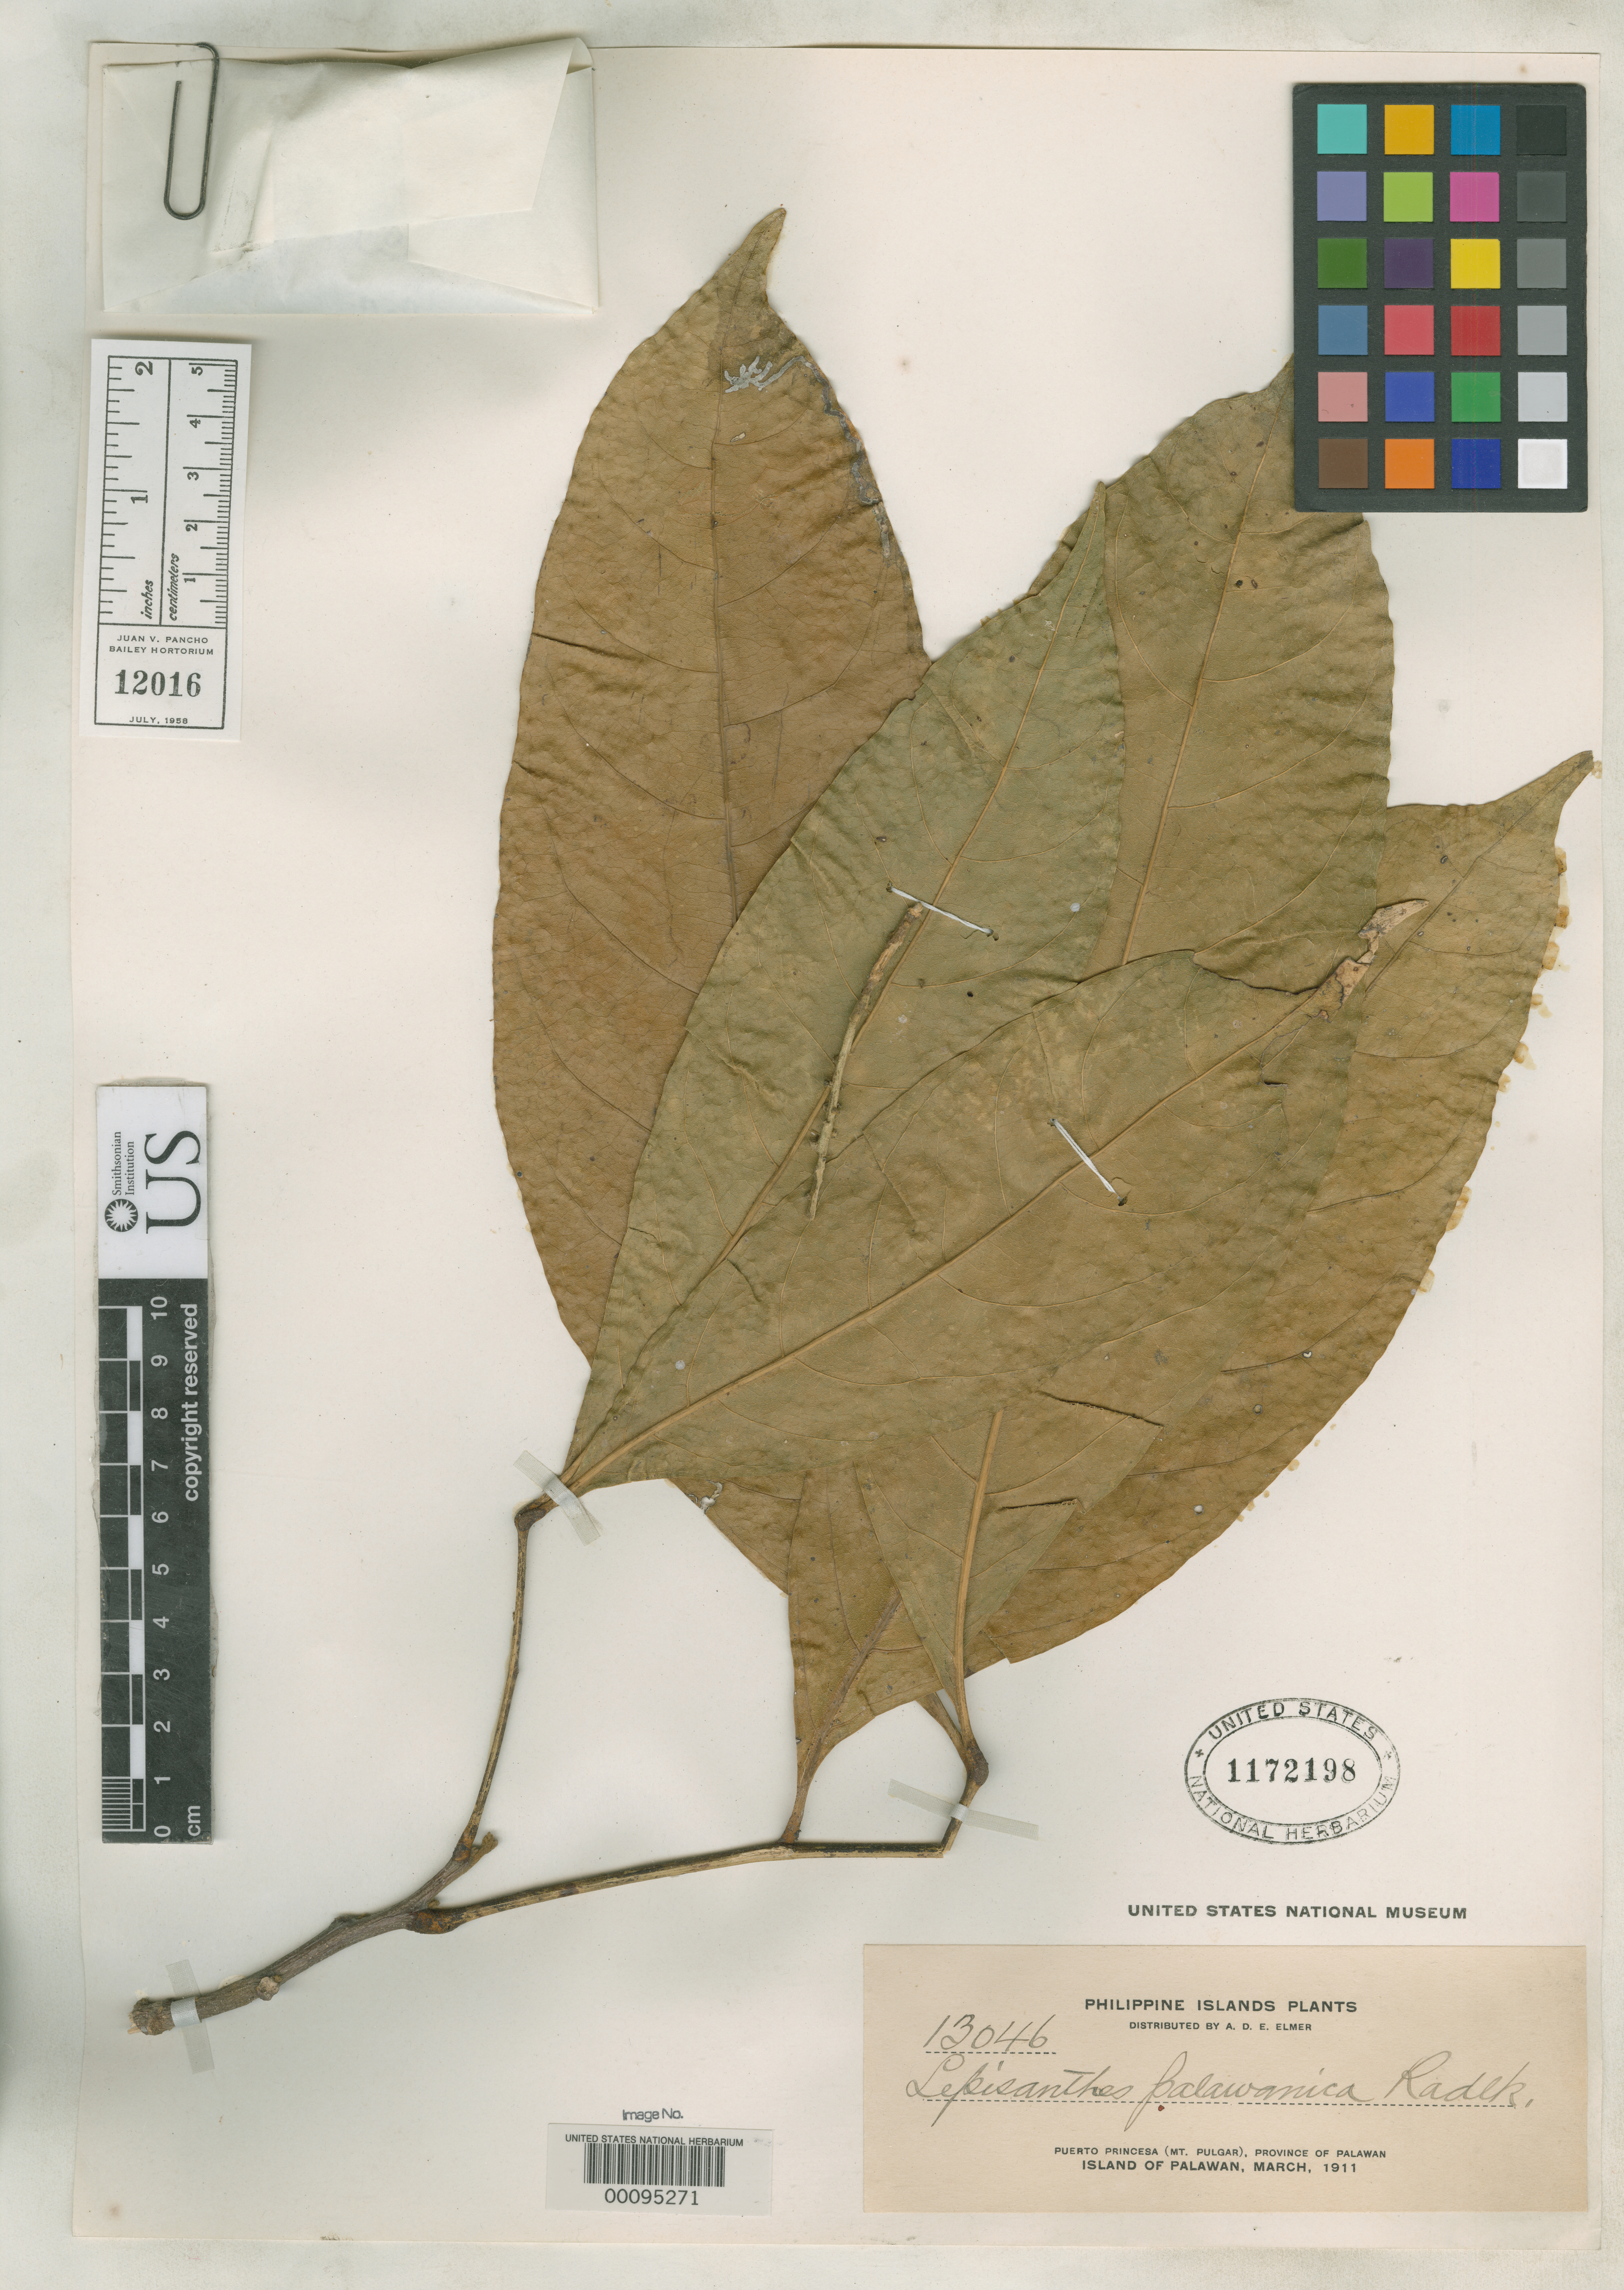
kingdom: Plantae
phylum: Tracheophyta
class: Magnoliopsida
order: Sapindales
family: Sapindaceae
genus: Lepisanthes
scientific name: Lepisanthes palawanica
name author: Radlk. in Elmer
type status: Isotype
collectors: A. D. E. Elmer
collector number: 13046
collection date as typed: Mar 1911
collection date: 1911-03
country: Philippines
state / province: Mimaropa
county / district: Palawan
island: Palawan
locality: Puerto Princesa (Mt. Pulgar).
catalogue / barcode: US 1172198